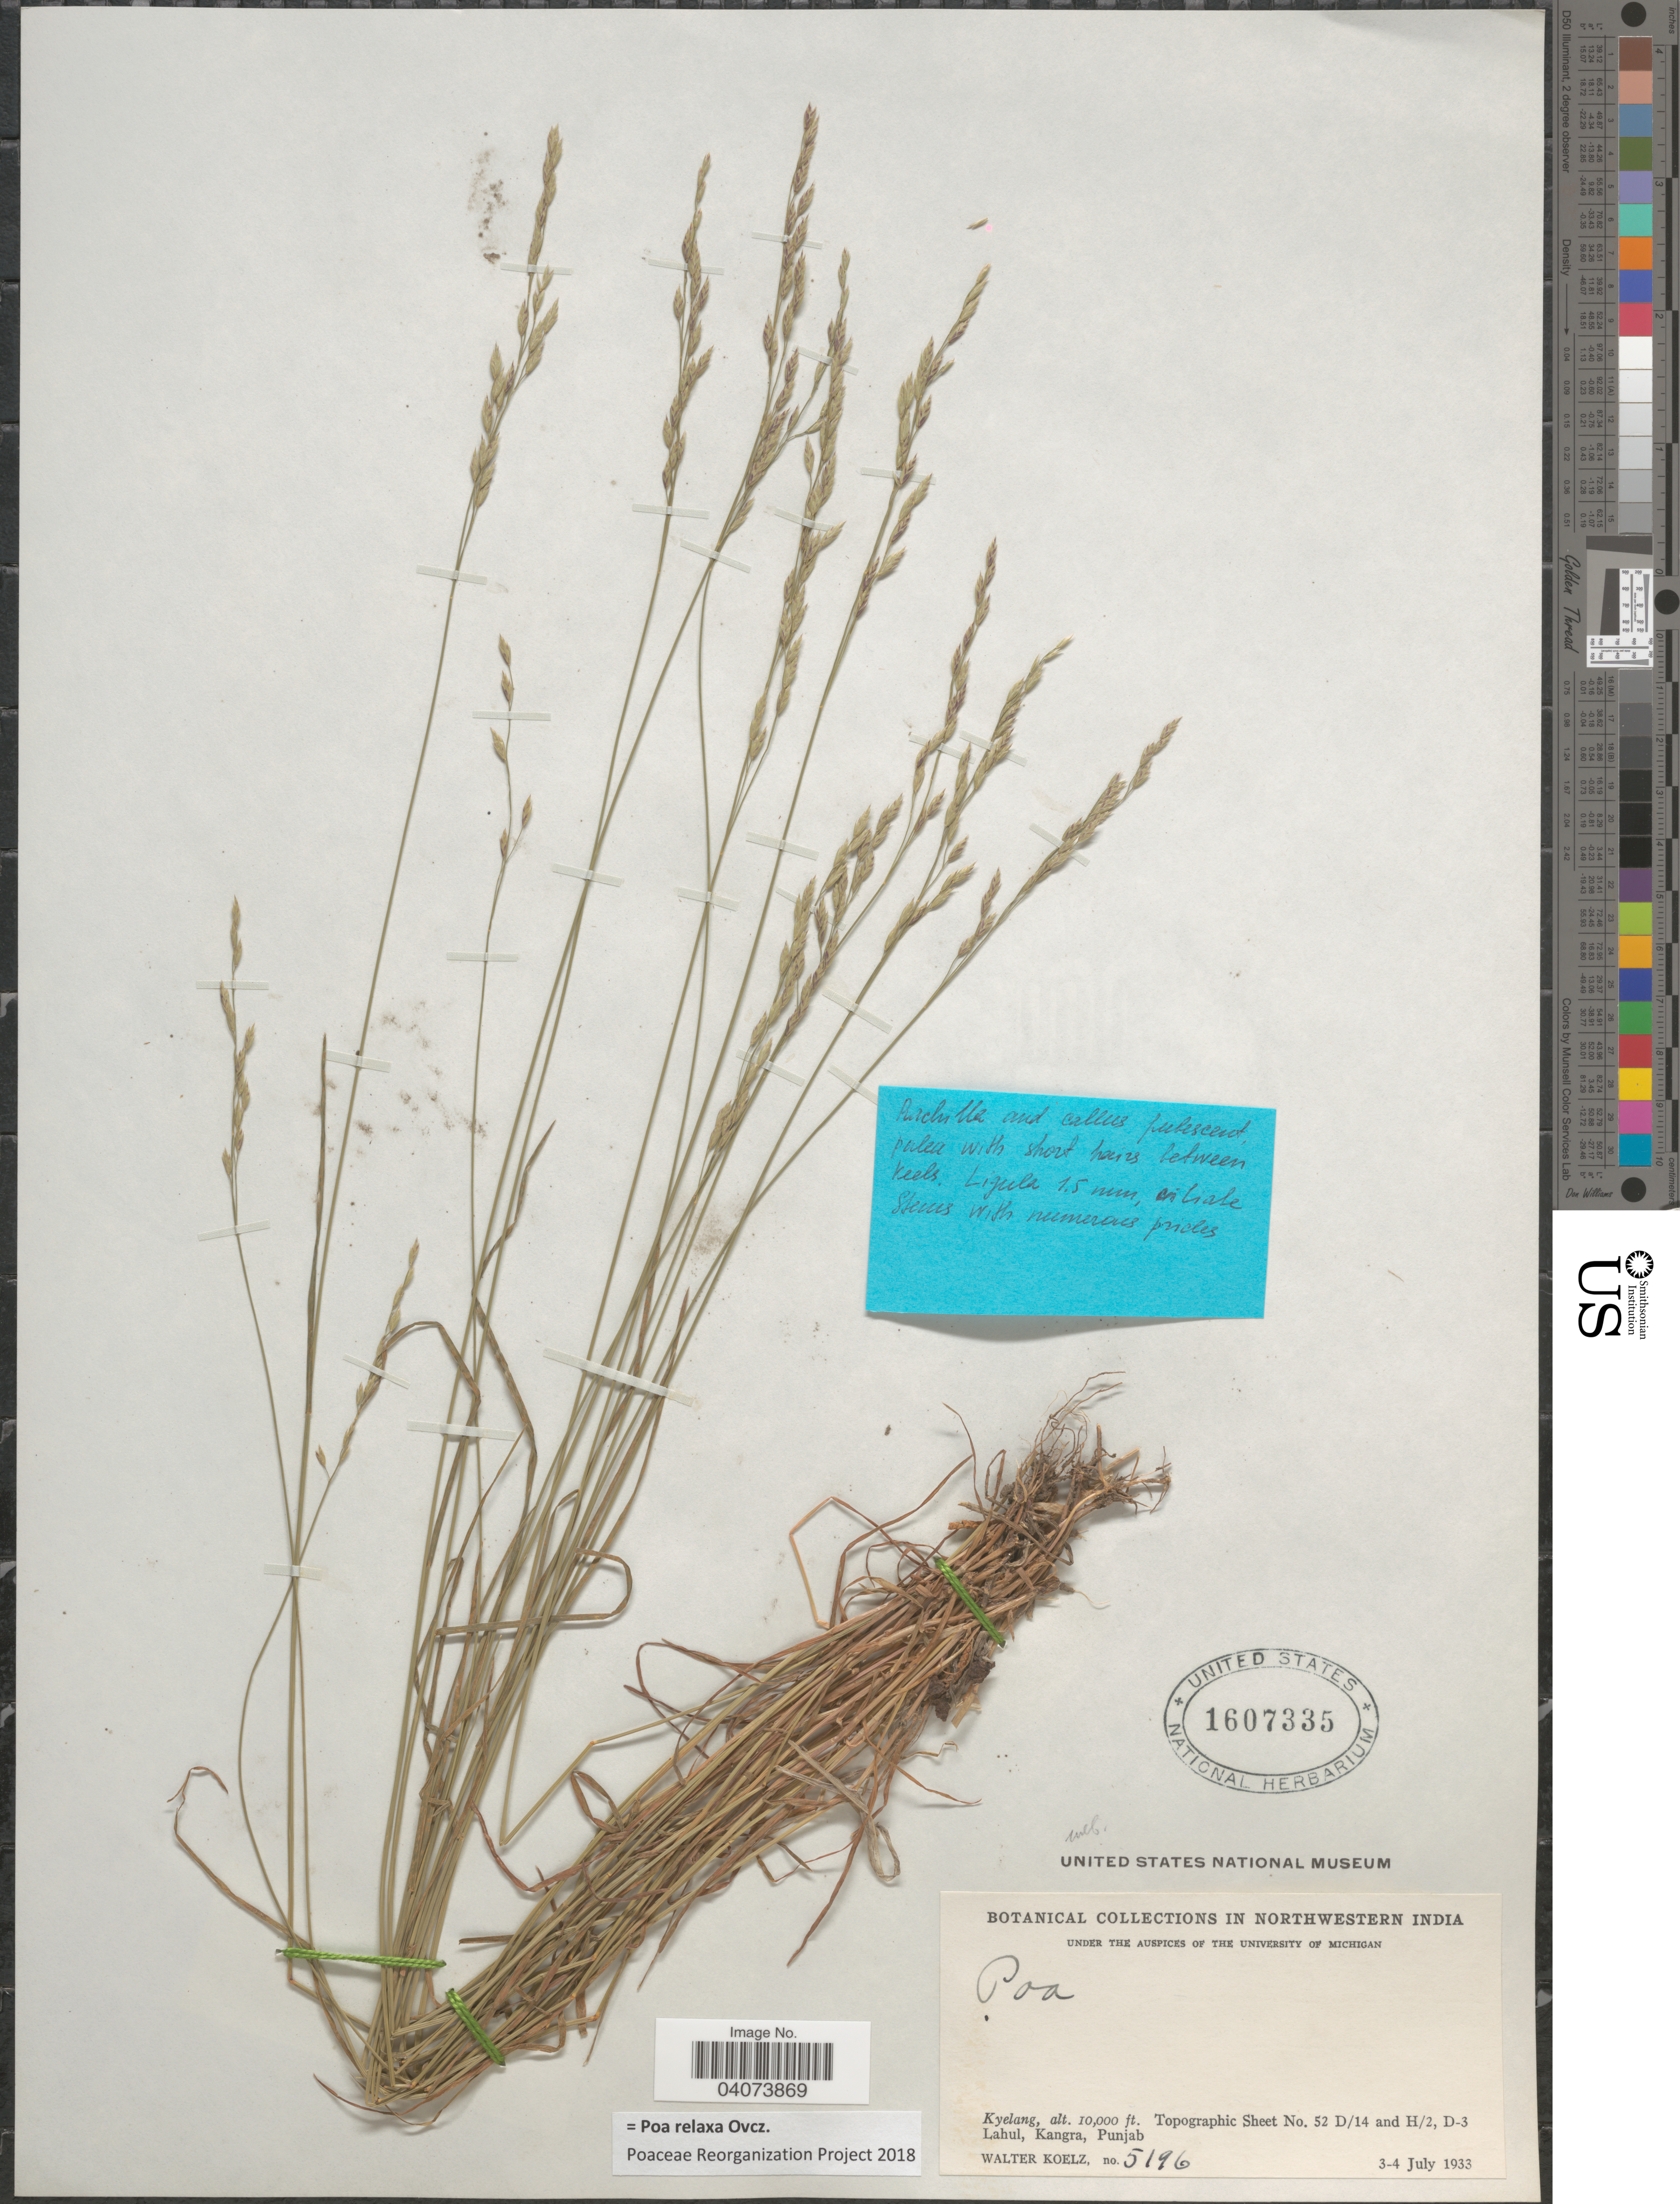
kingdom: Plantae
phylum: Tracheophyta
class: Liliopsida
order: Poales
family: Poaceae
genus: Poa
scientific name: Poa relaxa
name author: Ovcz.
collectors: W. N. Koelz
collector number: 5196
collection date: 1933-07-03/1933-07-04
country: India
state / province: Punjab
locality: Northwestern India. Kyelang. Topographic Sheet No. 52 D/14 and H/2, D-3 Lahul, Kangra.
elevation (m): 3048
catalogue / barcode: US 1607335